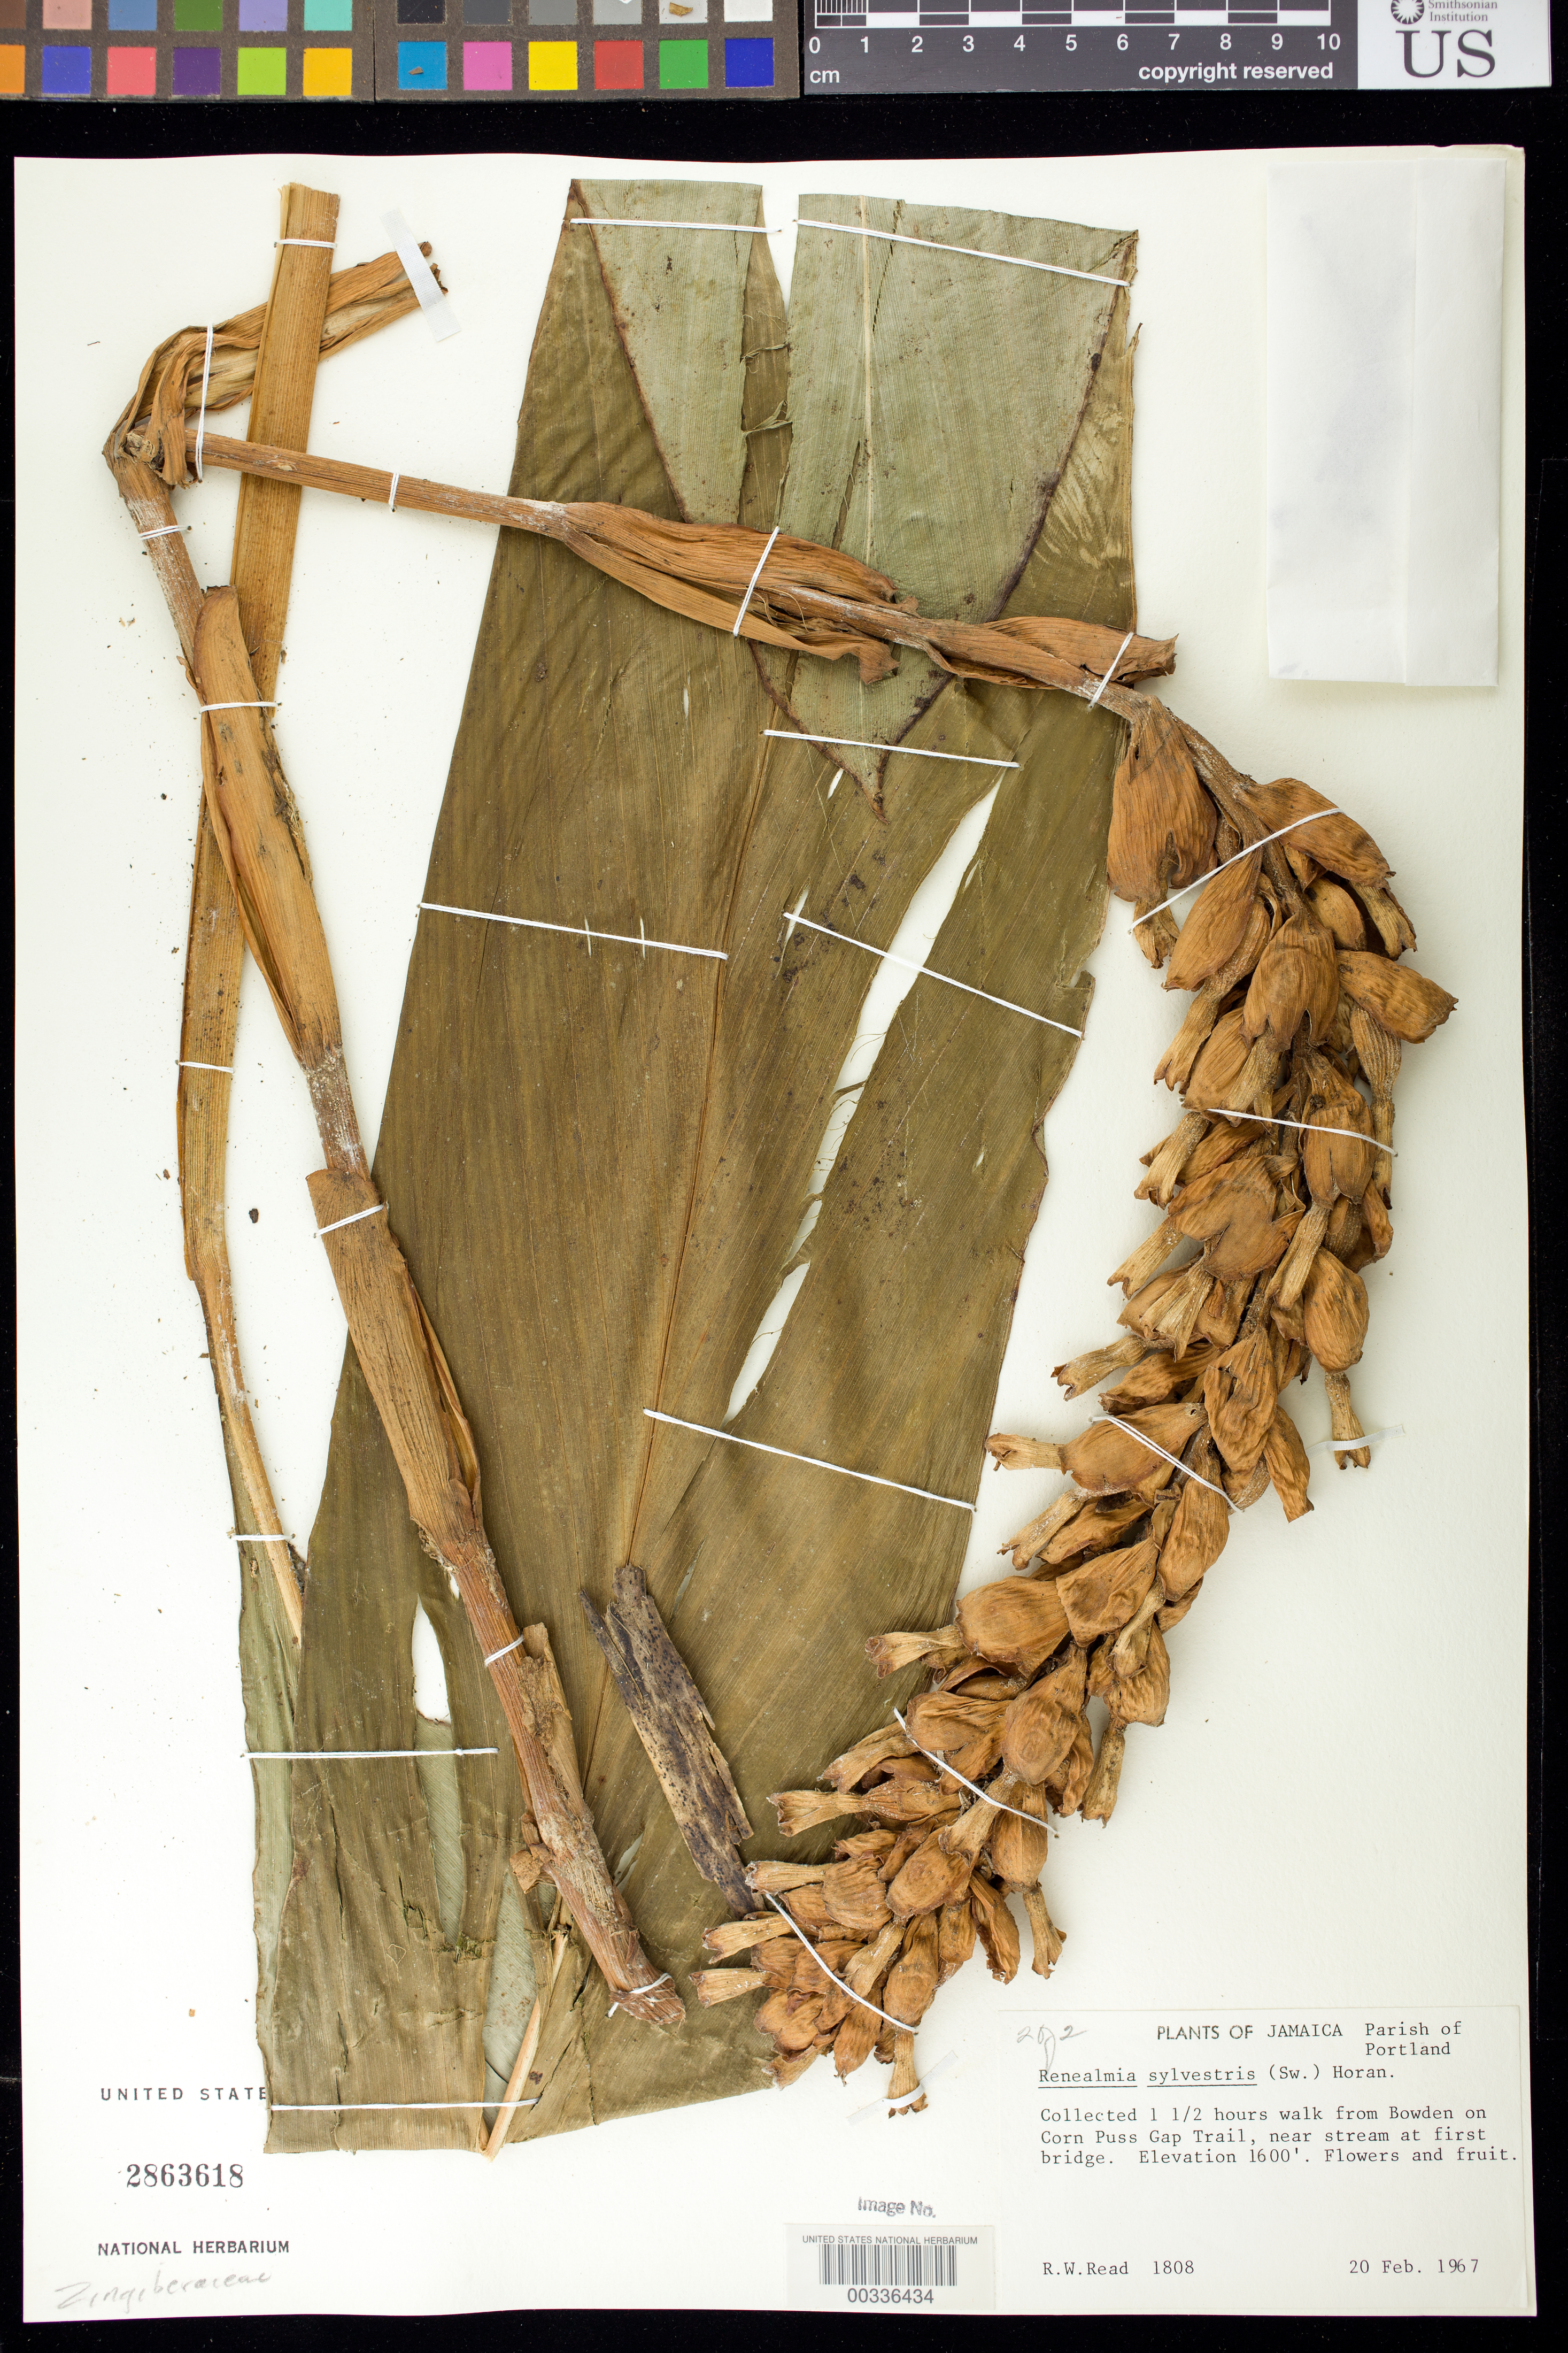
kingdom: Plantae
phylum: Tracheophyta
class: Liliopsida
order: Zingiberales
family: Zingiberaceae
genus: Renealmia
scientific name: Renealmia sylvestris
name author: Horan.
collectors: R. W. Read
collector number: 1808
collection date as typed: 20 Feb 1967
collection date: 1967-02-20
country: Jamaica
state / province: Portland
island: Greater Antilles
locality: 1 1/2 hours walk from bowden on corn puss gap trail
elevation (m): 488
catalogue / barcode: US 2863618